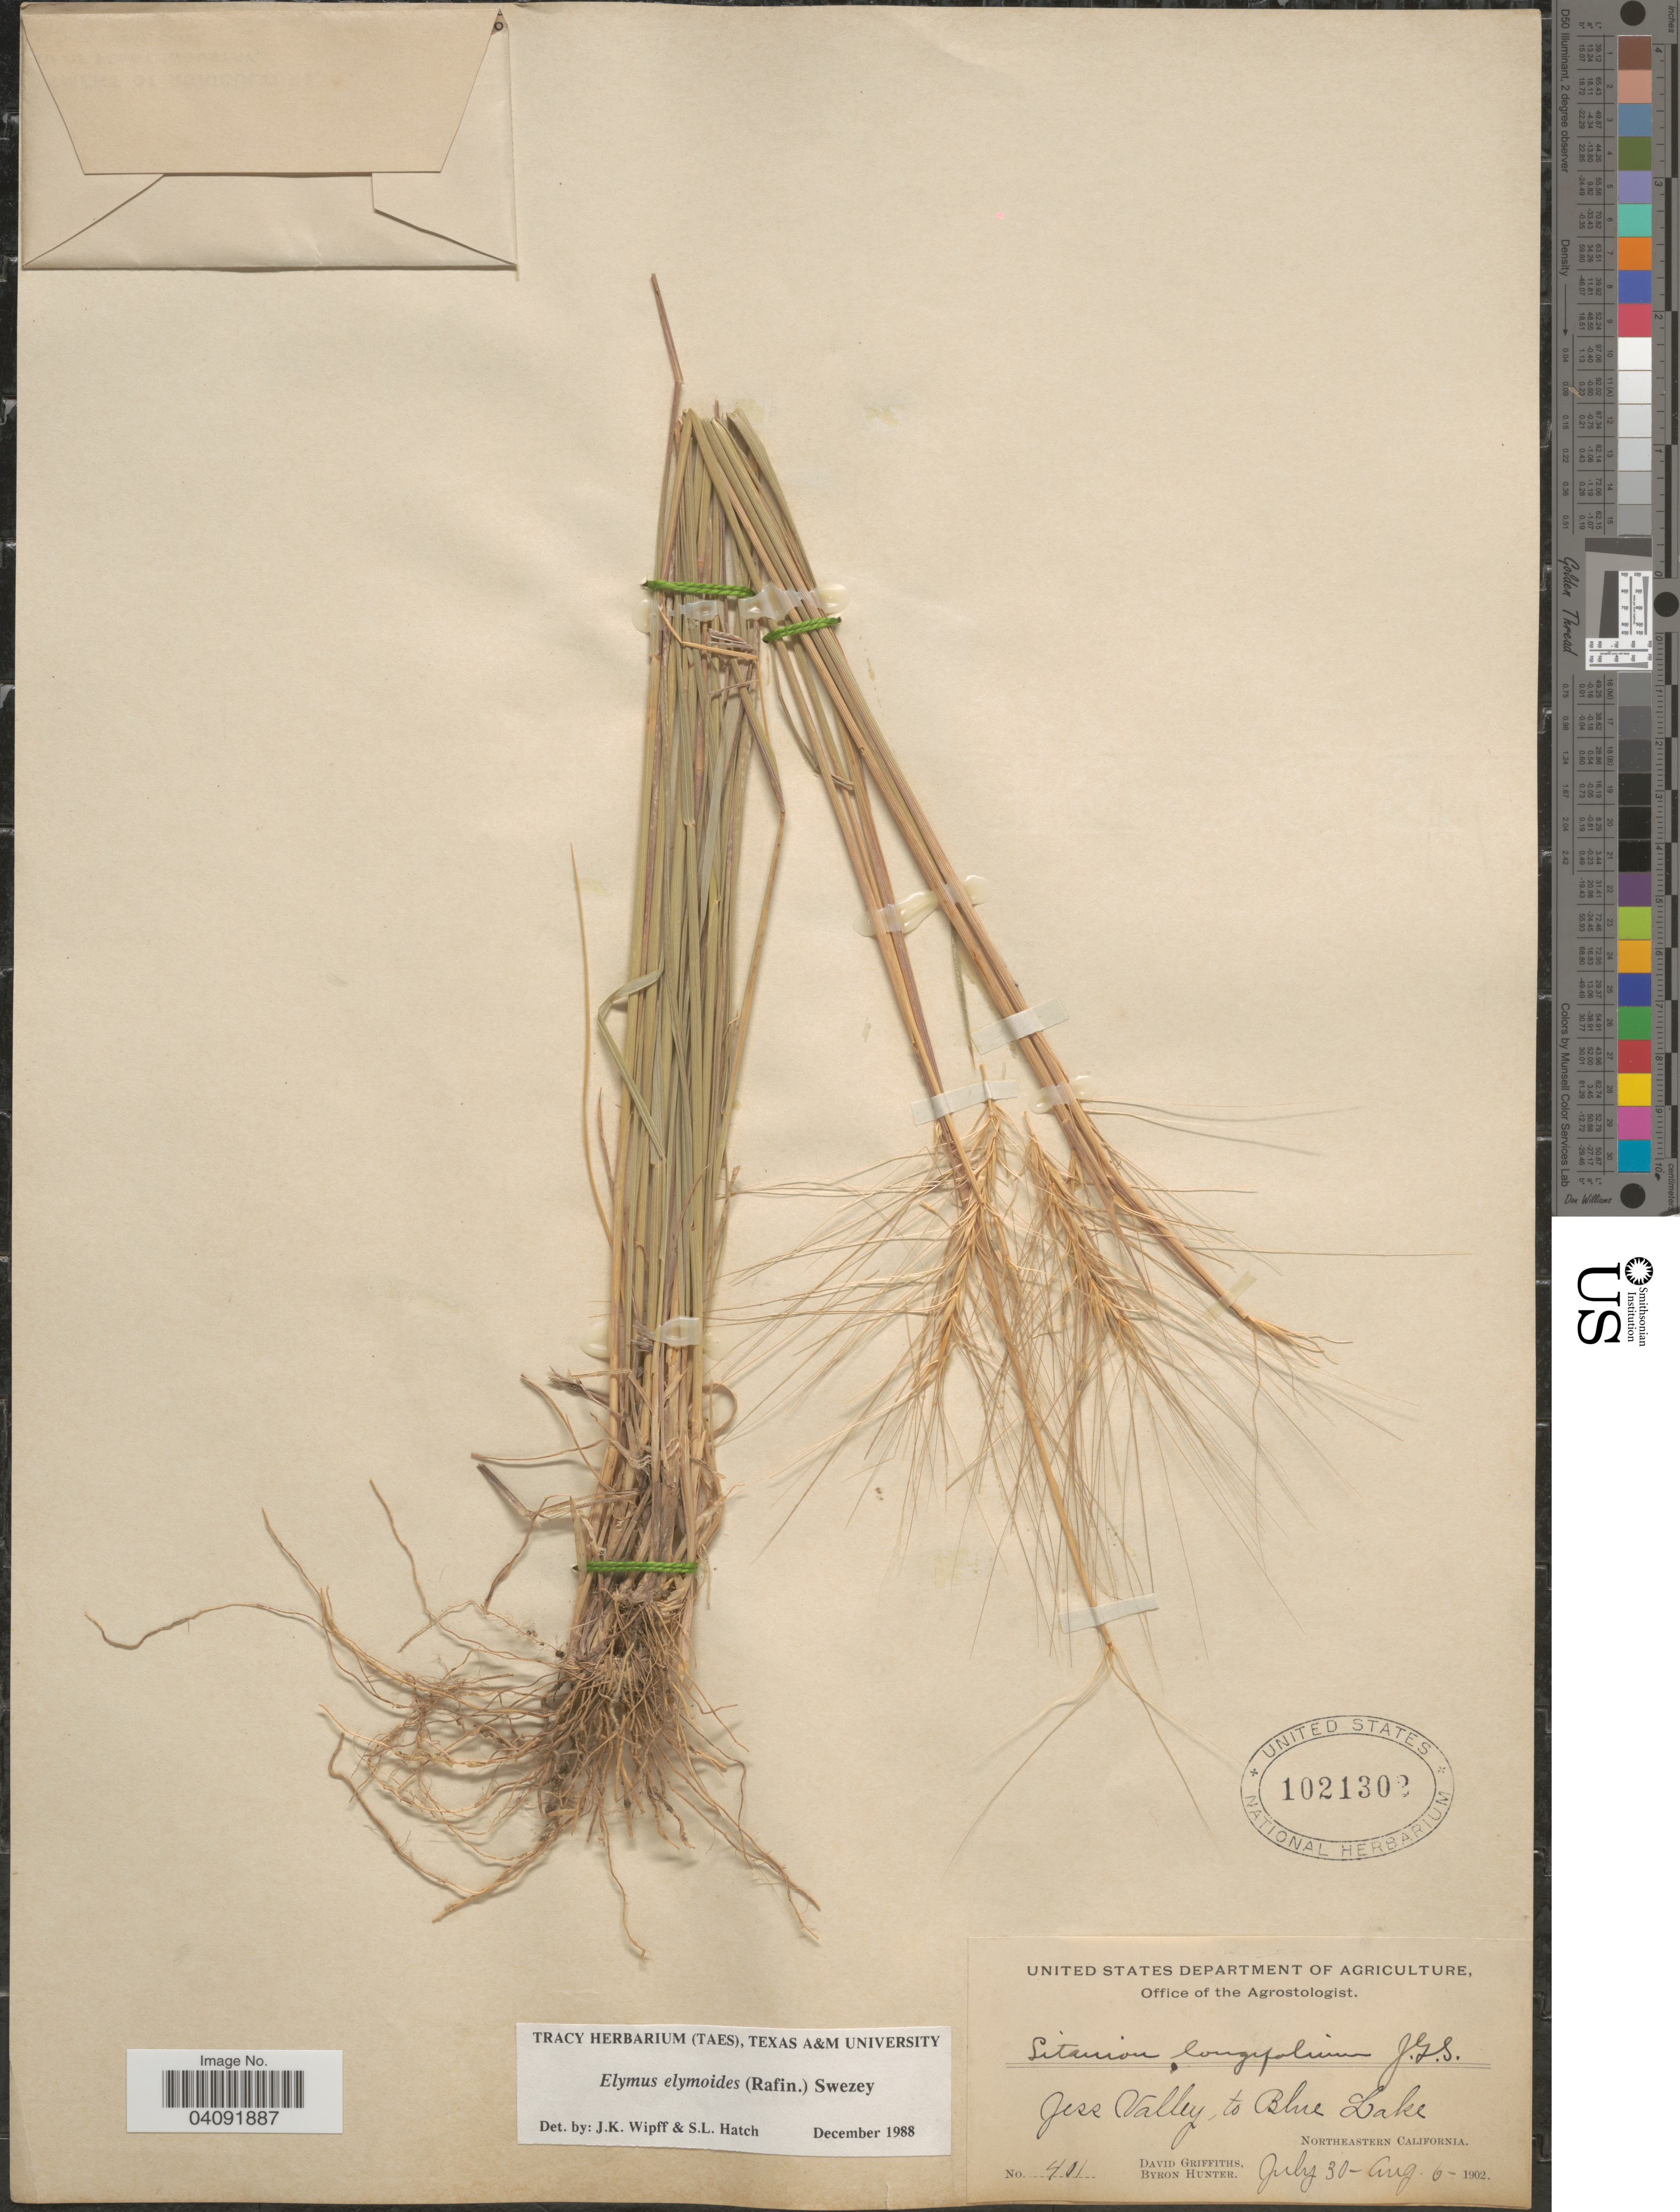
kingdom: Plantae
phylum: Tracheophyta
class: Liliopsida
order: Poales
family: Poaceae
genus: Elymus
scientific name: Elymus elymoides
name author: (Raf.) Swezey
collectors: D. Griffiths & B. Hunter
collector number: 401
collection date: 1902-07-30/1902-08-06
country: United States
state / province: California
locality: Jess Valley to Blue Lake. Northeastern California.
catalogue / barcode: US 1021302